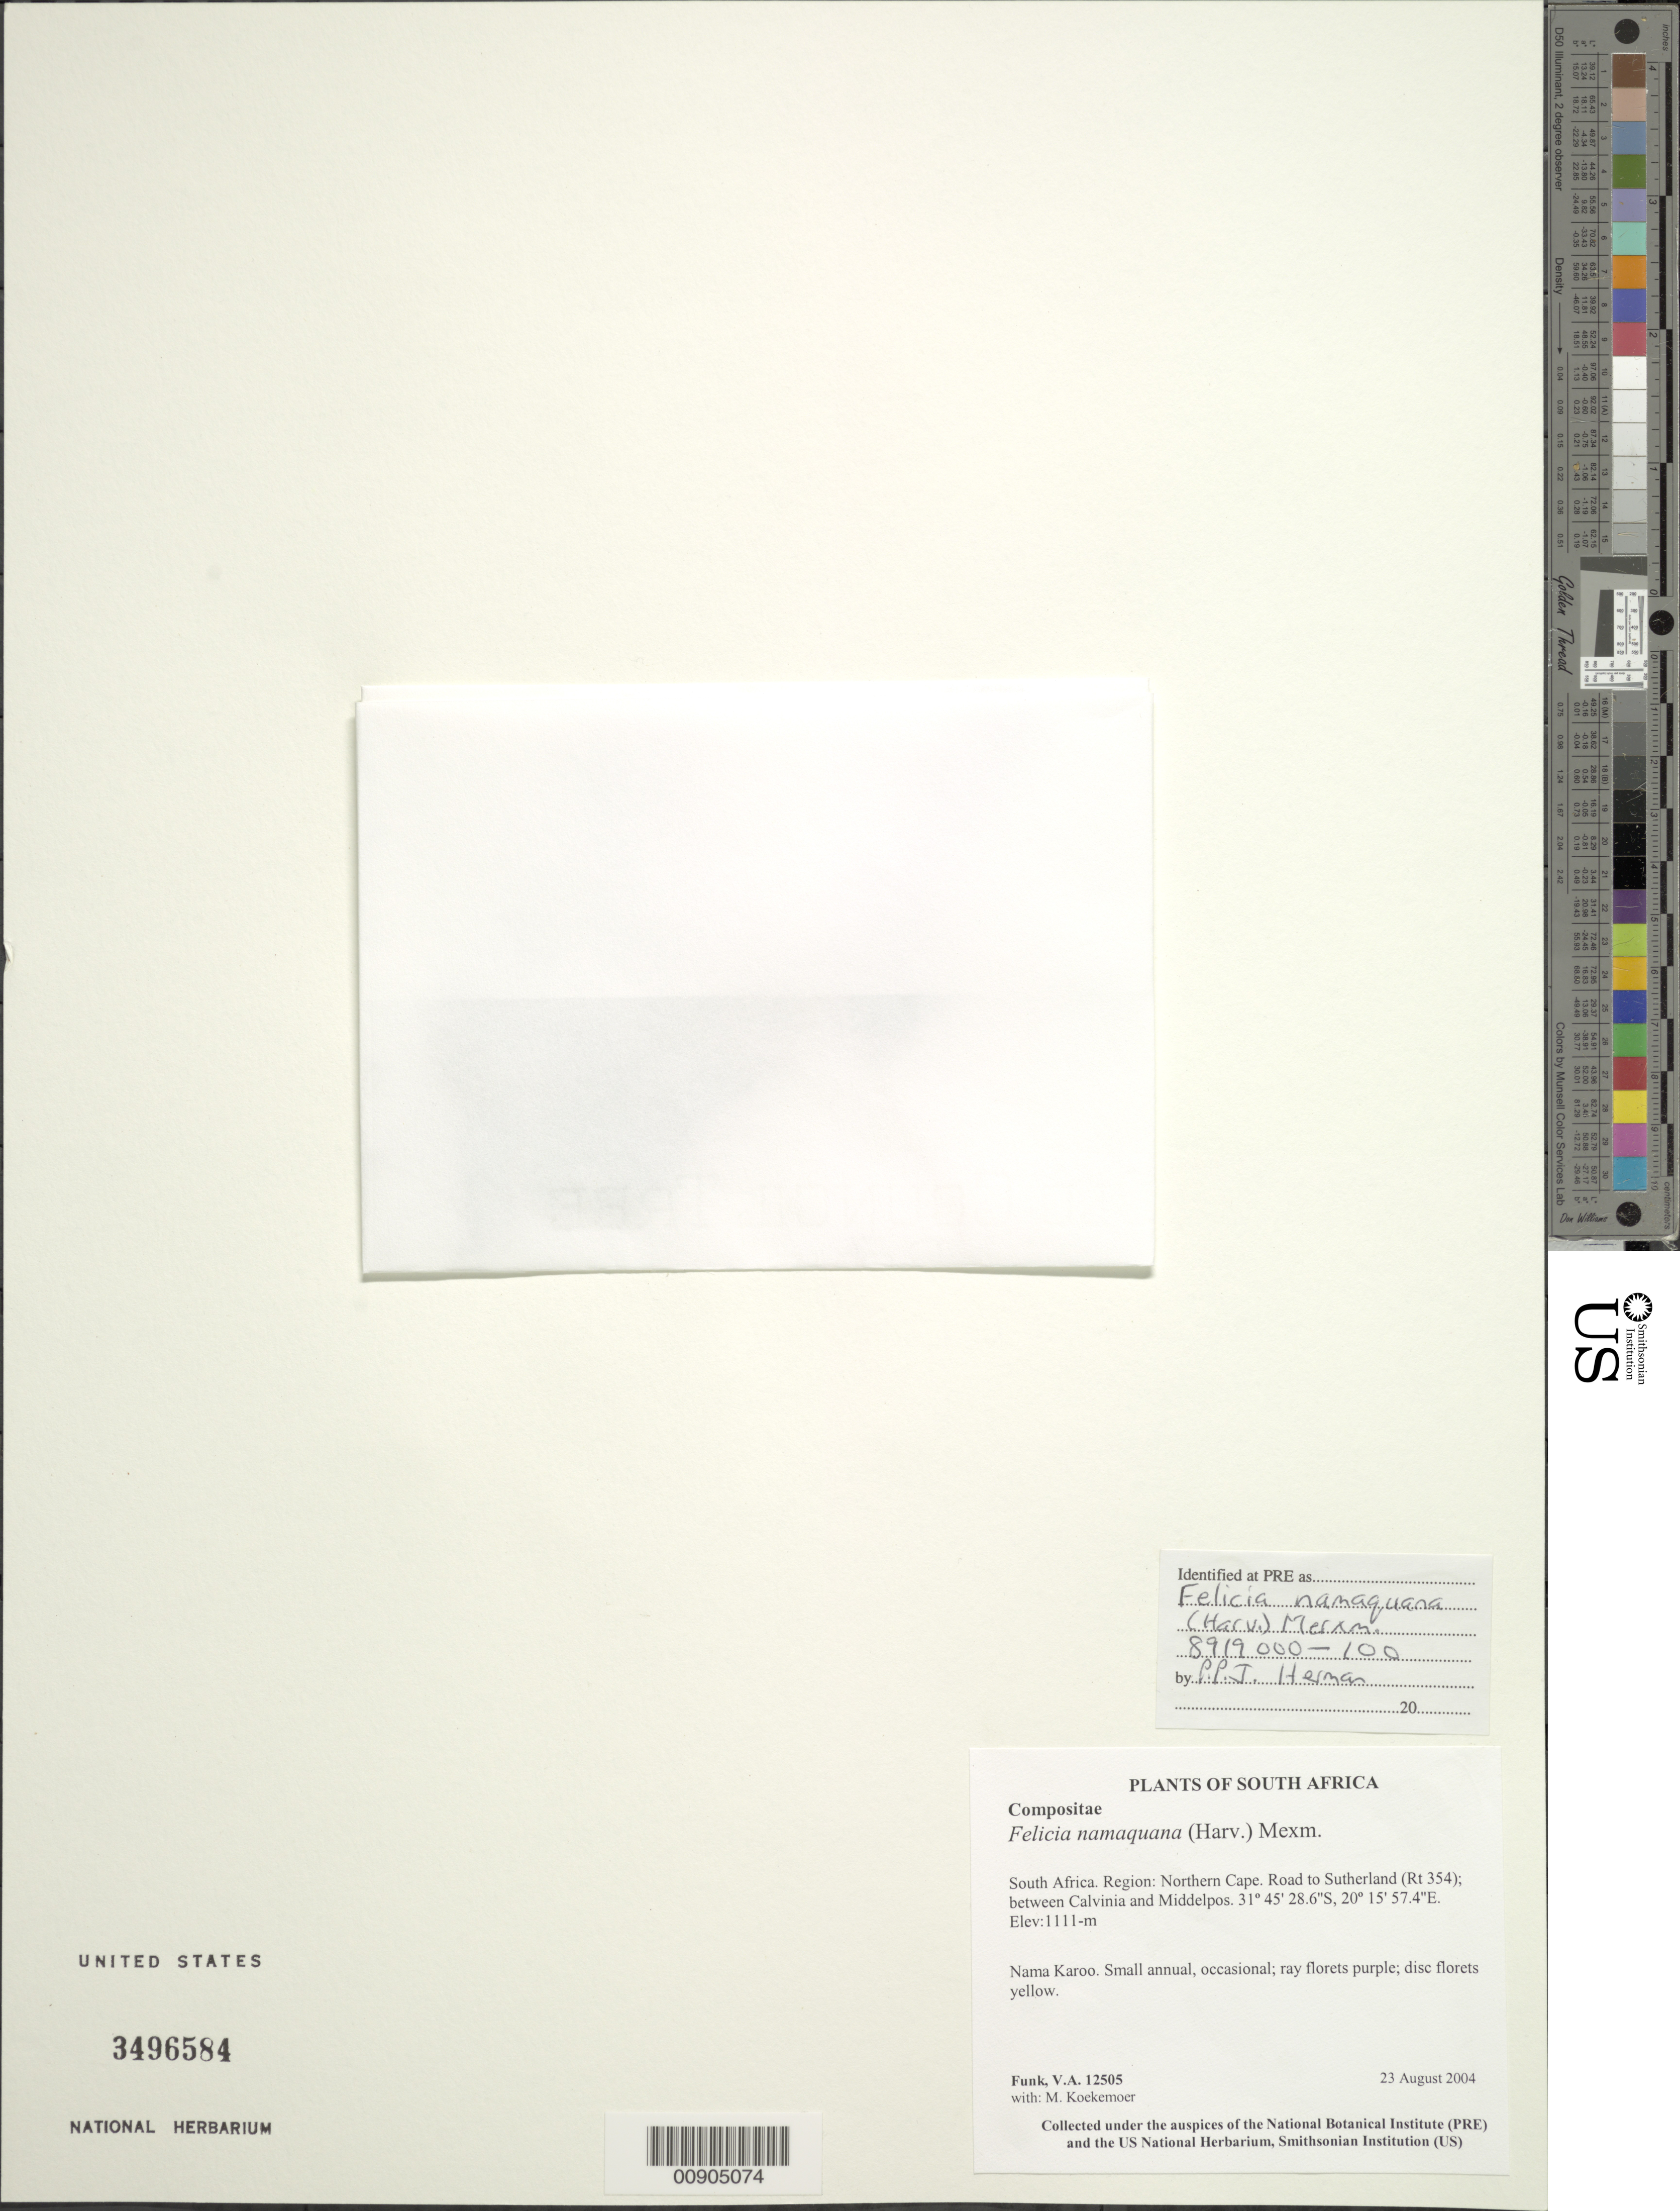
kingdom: Plantae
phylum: Tracheophyta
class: Magnoliopsida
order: Asterales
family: Asteraceae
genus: Felicia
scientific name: Felicia namaquana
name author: (Harv.) Nees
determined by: Herman, P. P. J.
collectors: V. Funk & M. Koekemoer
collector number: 12505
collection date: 2004-08-23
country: South Africa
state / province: Northern Cape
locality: road to Sutherland (Rt. 354); between Calvinia and Middelpos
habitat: Nama karoo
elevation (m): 1111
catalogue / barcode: US 3496584